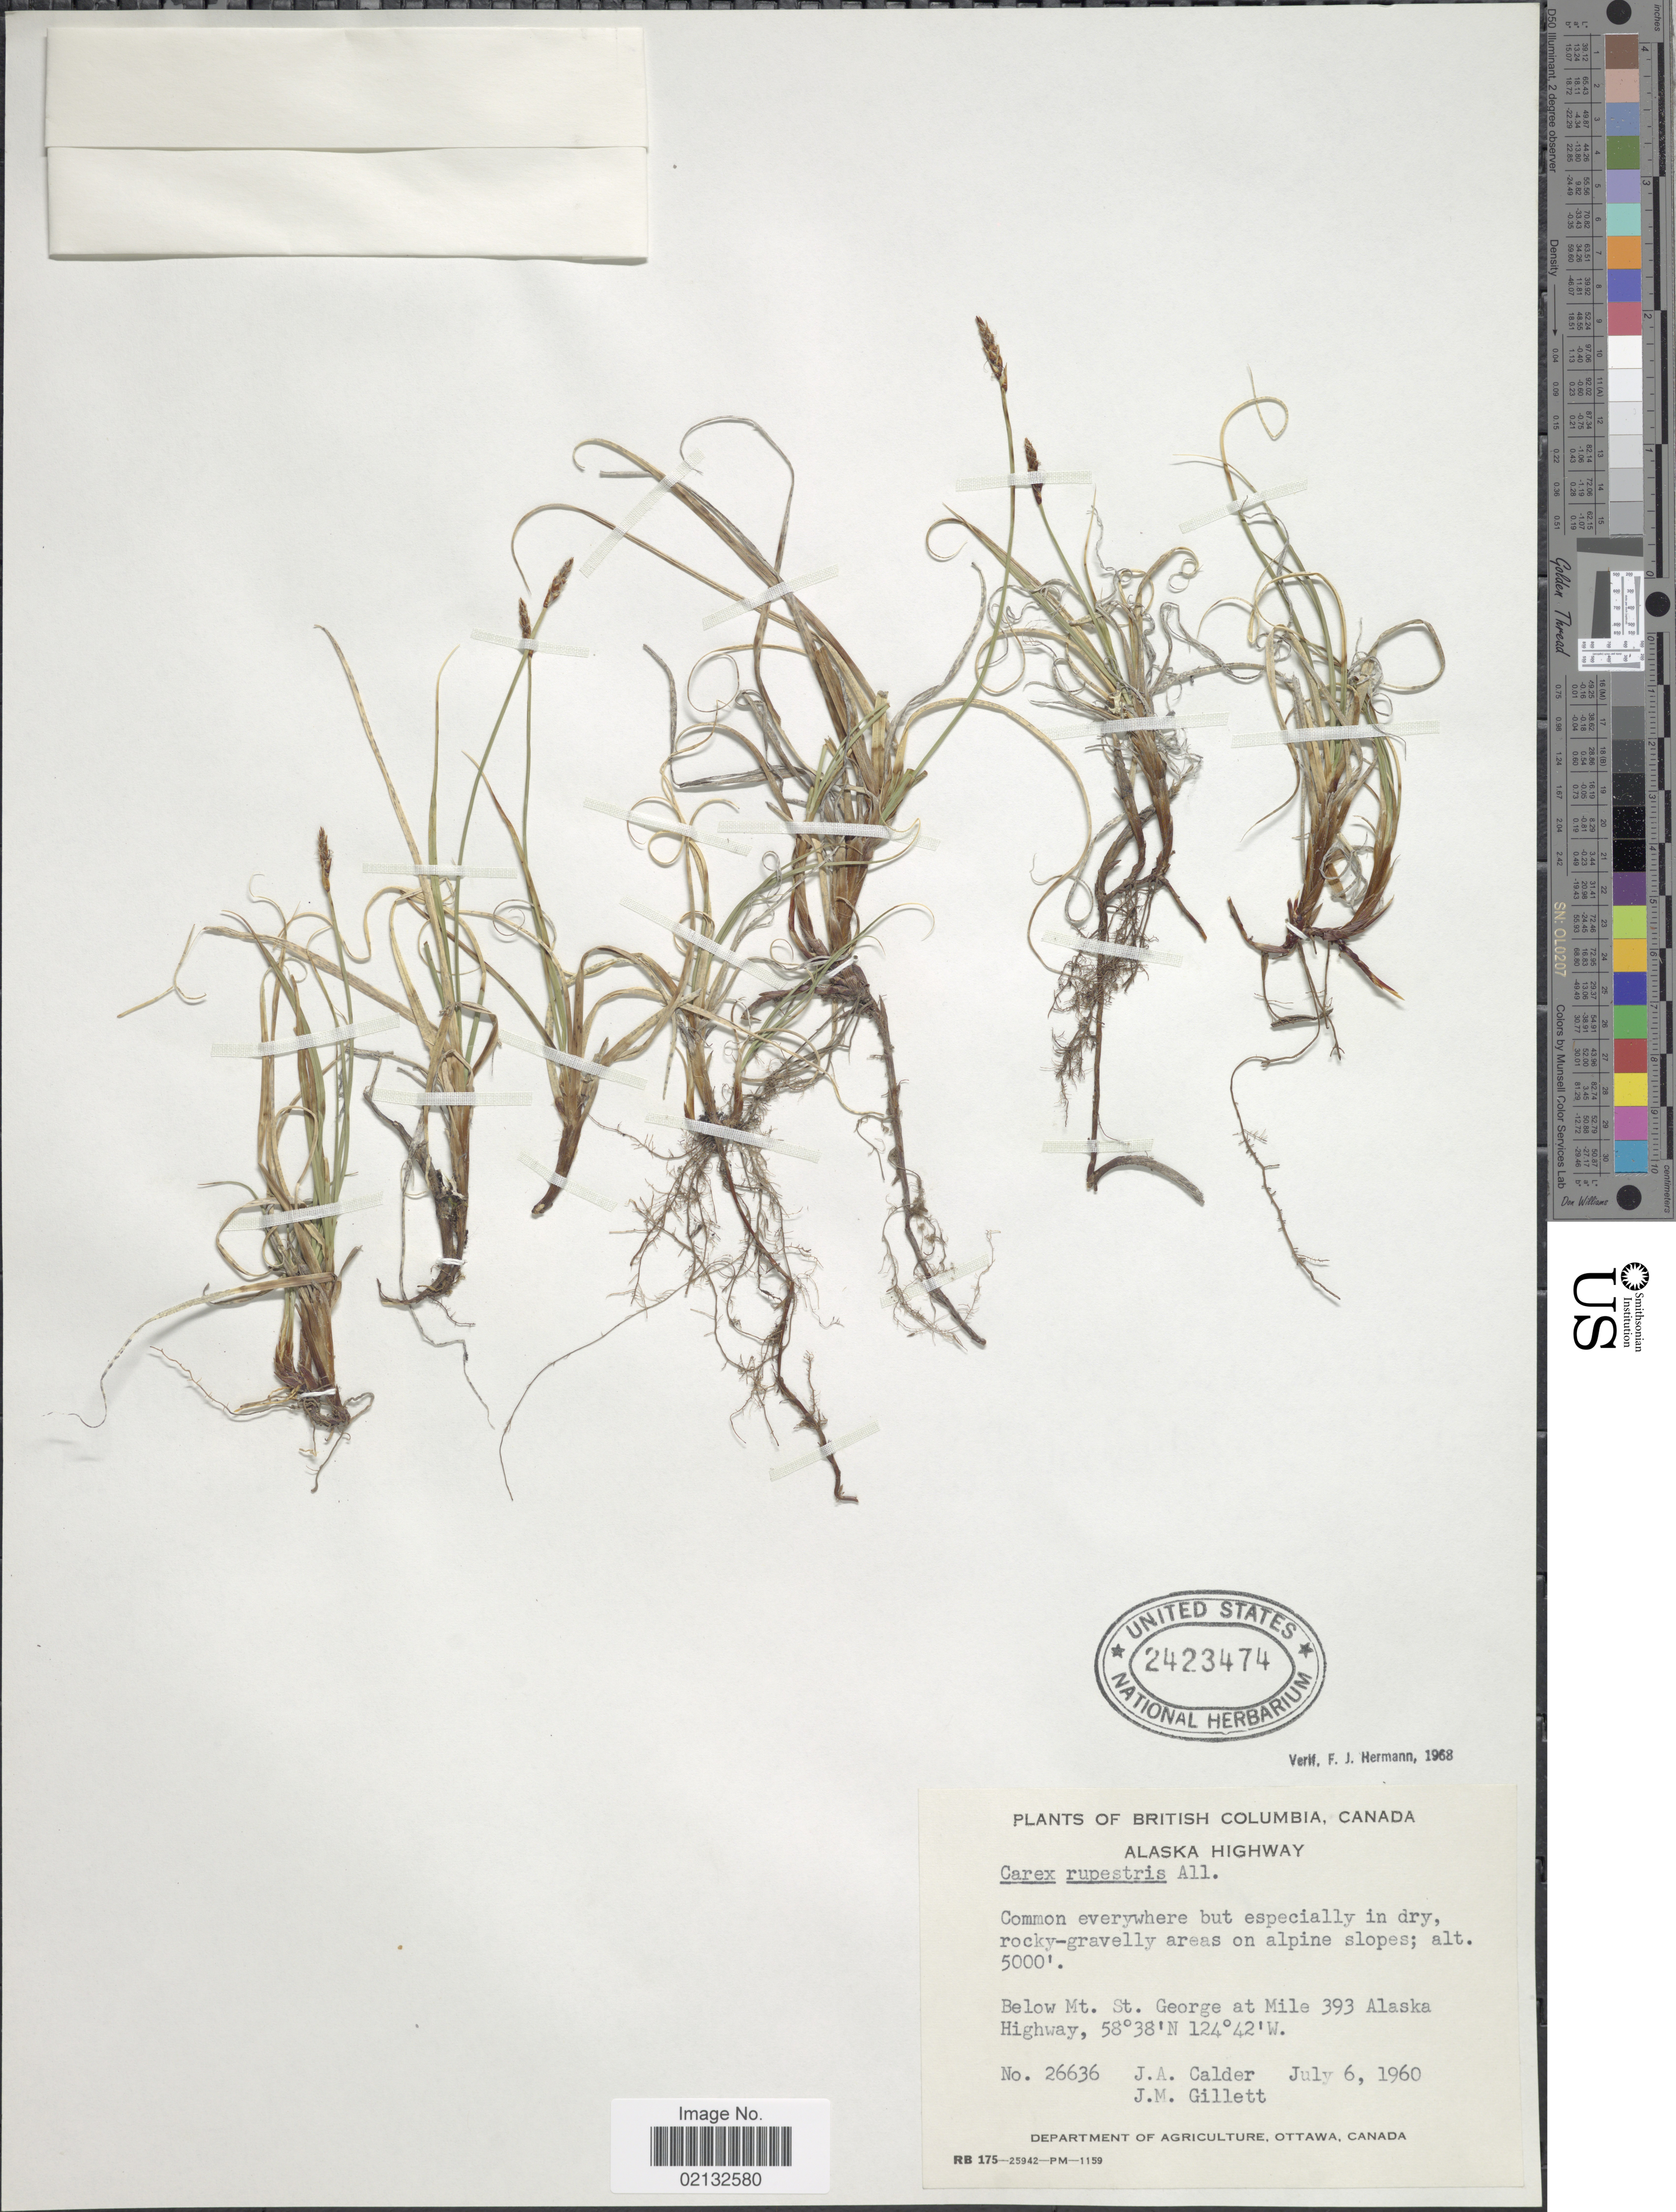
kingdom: Plantae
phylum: Tracheophyta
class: Liliopsida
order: Poales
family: Cyperaceae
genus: Carex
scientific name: Carex rupestris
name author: All.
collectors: J. A. Calder & J. M. Gillett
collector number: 26636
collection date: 1960-07-06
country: Canada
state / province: British Columbia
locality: Alaska Highway. Below Mt. St. George at Mile 393 Alaska Highway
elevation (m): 1524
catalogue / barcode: US 2423474